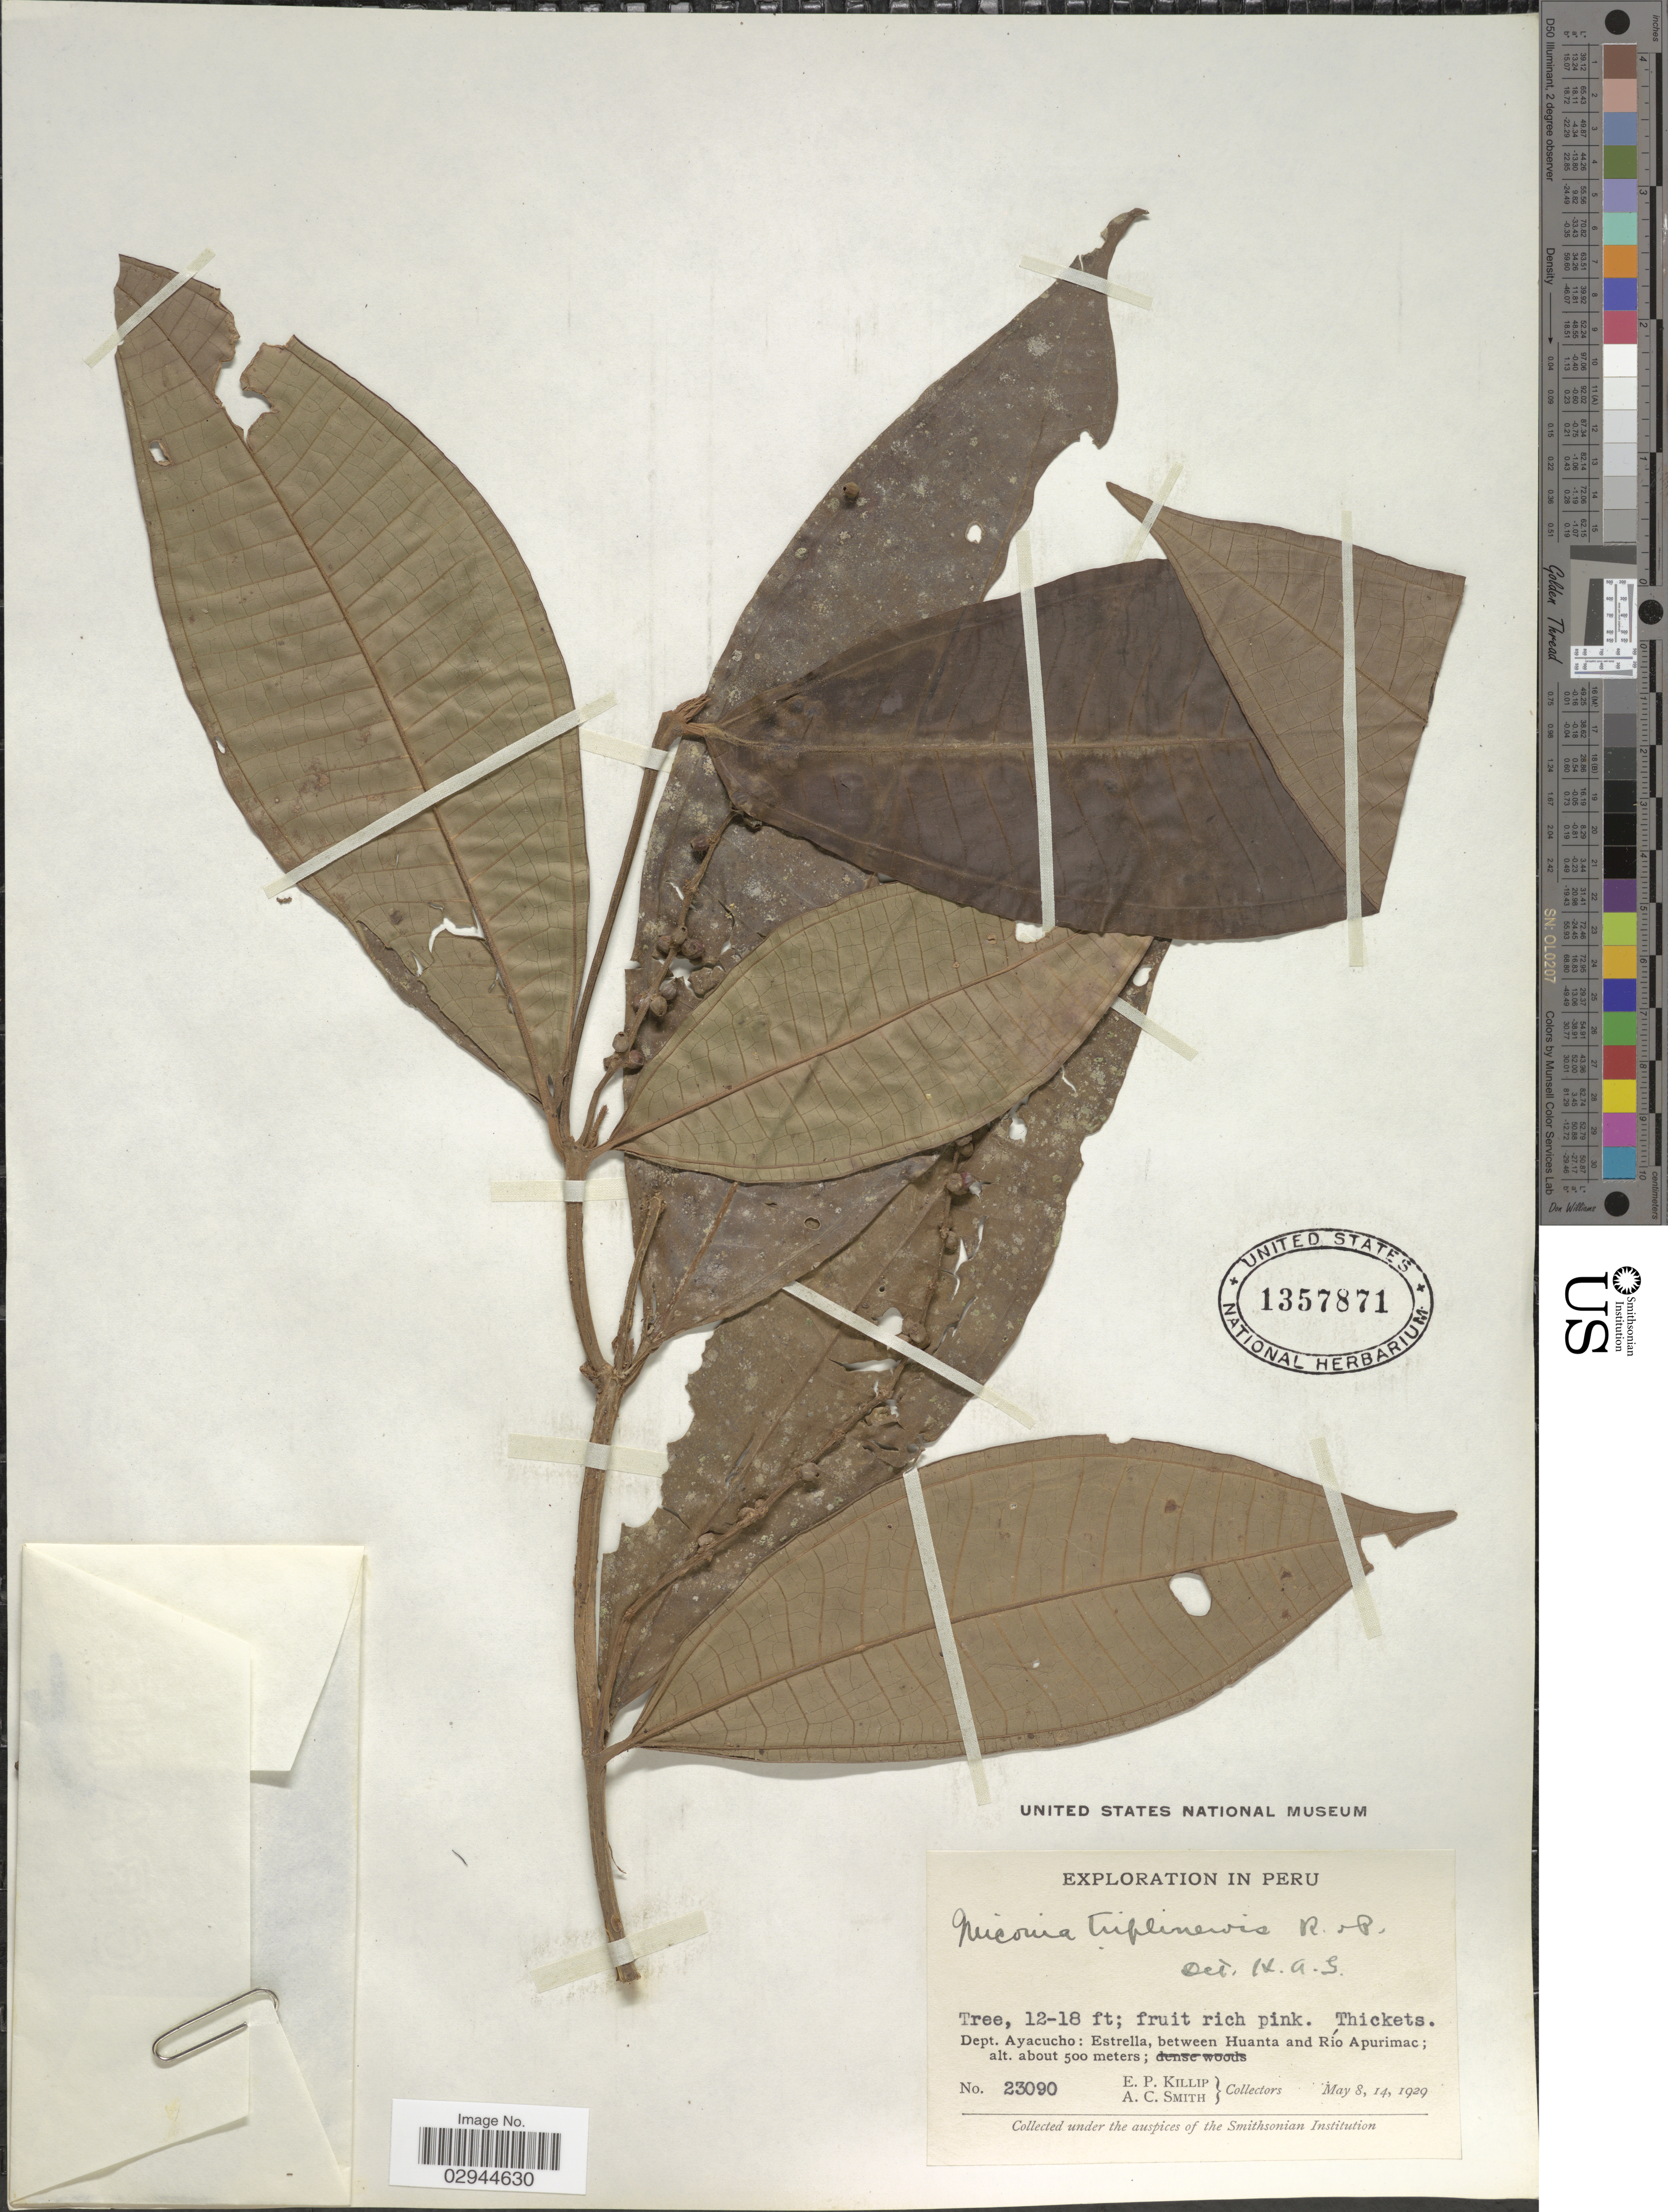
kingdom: Plantae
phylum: Tracheophyta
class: Magnoliopsida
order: Myrtales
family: Melastomataceae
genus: Miconia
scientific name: Miconia triplinervis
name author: Ruiz & Pav.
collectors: E. P. Killip & A. C. Smith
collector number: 23090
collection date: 1929-05-08/1929-05-14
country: Peru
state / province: Ayacucho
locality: Dept. Ayacucho, Estrella, between Huanta and Río Apurimac.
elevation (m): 500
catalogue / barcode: US 1357871